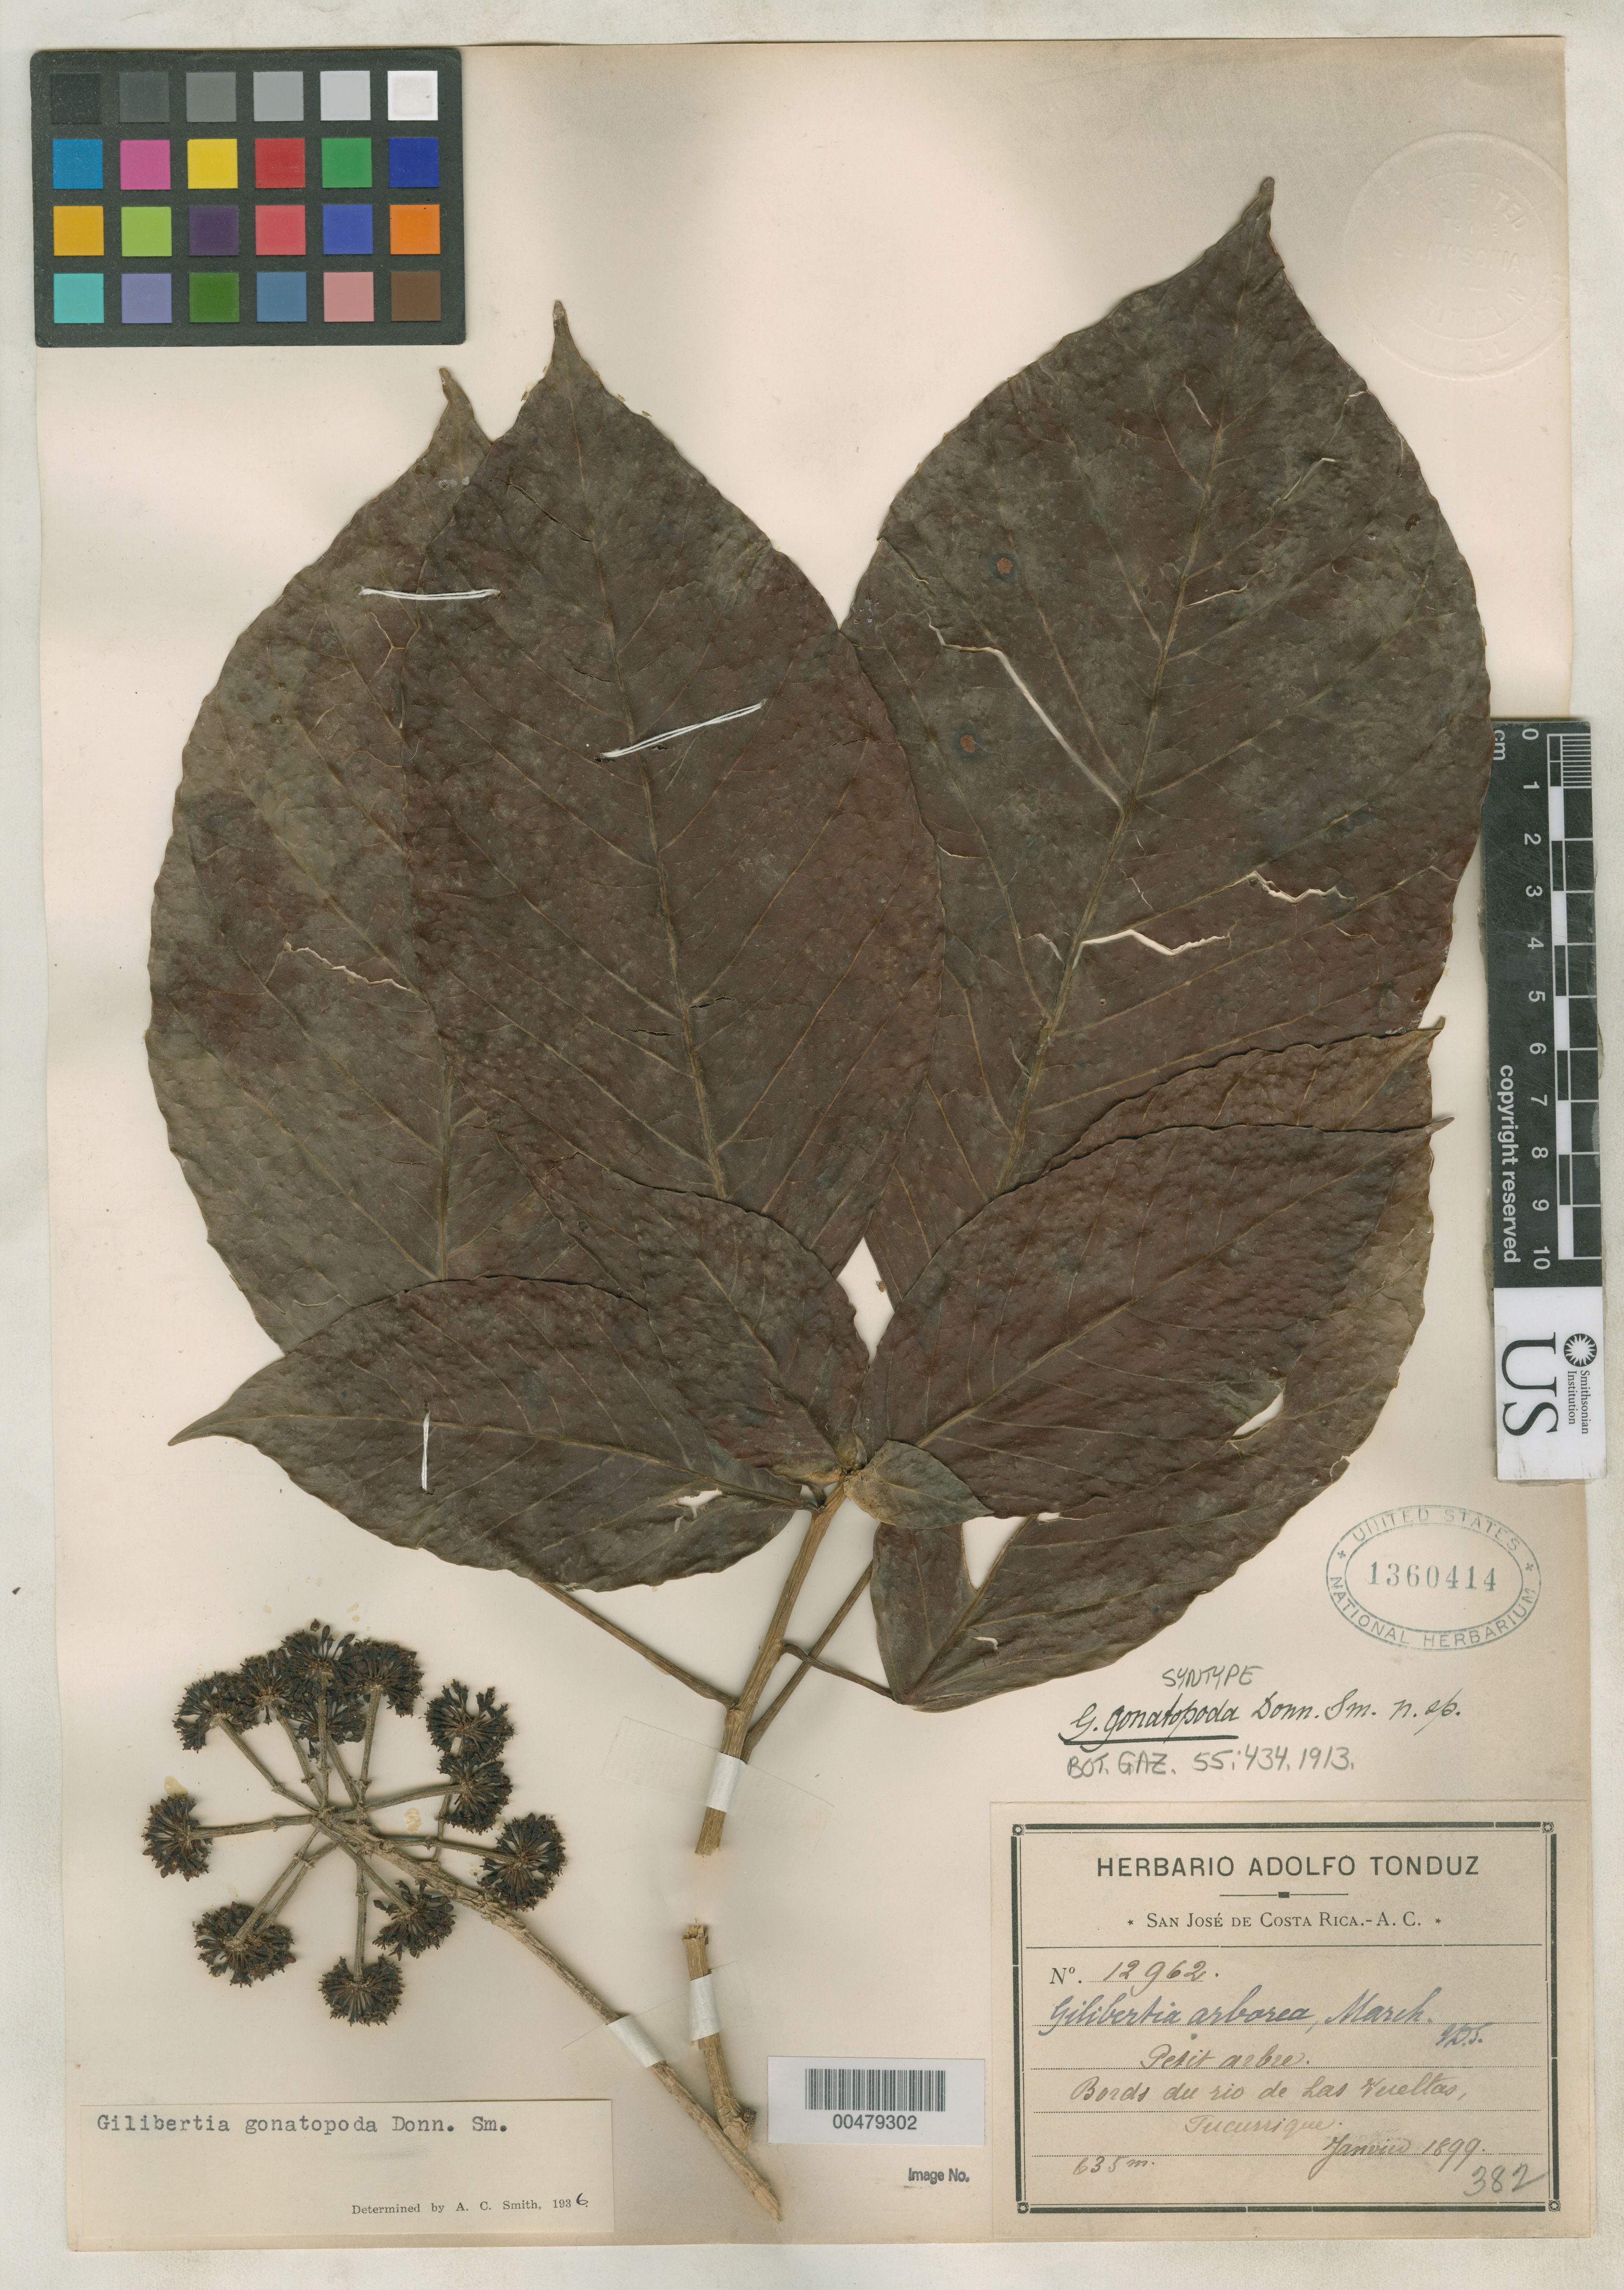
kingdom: Plantae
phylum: Tracheophyta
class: Magnoliopsida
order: Apiales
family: Araliaceae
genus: Gilibertia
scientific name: Gilibertia gonatopoda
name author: Donn. Sm.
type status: Syntype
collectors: A. Tonduz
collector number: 12962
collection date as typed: Jan 1899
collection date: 1899-01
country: Costa Rica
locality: Bords du Rio de las Vueltas, Tucurrique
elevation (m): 635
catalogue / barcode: US 1360414